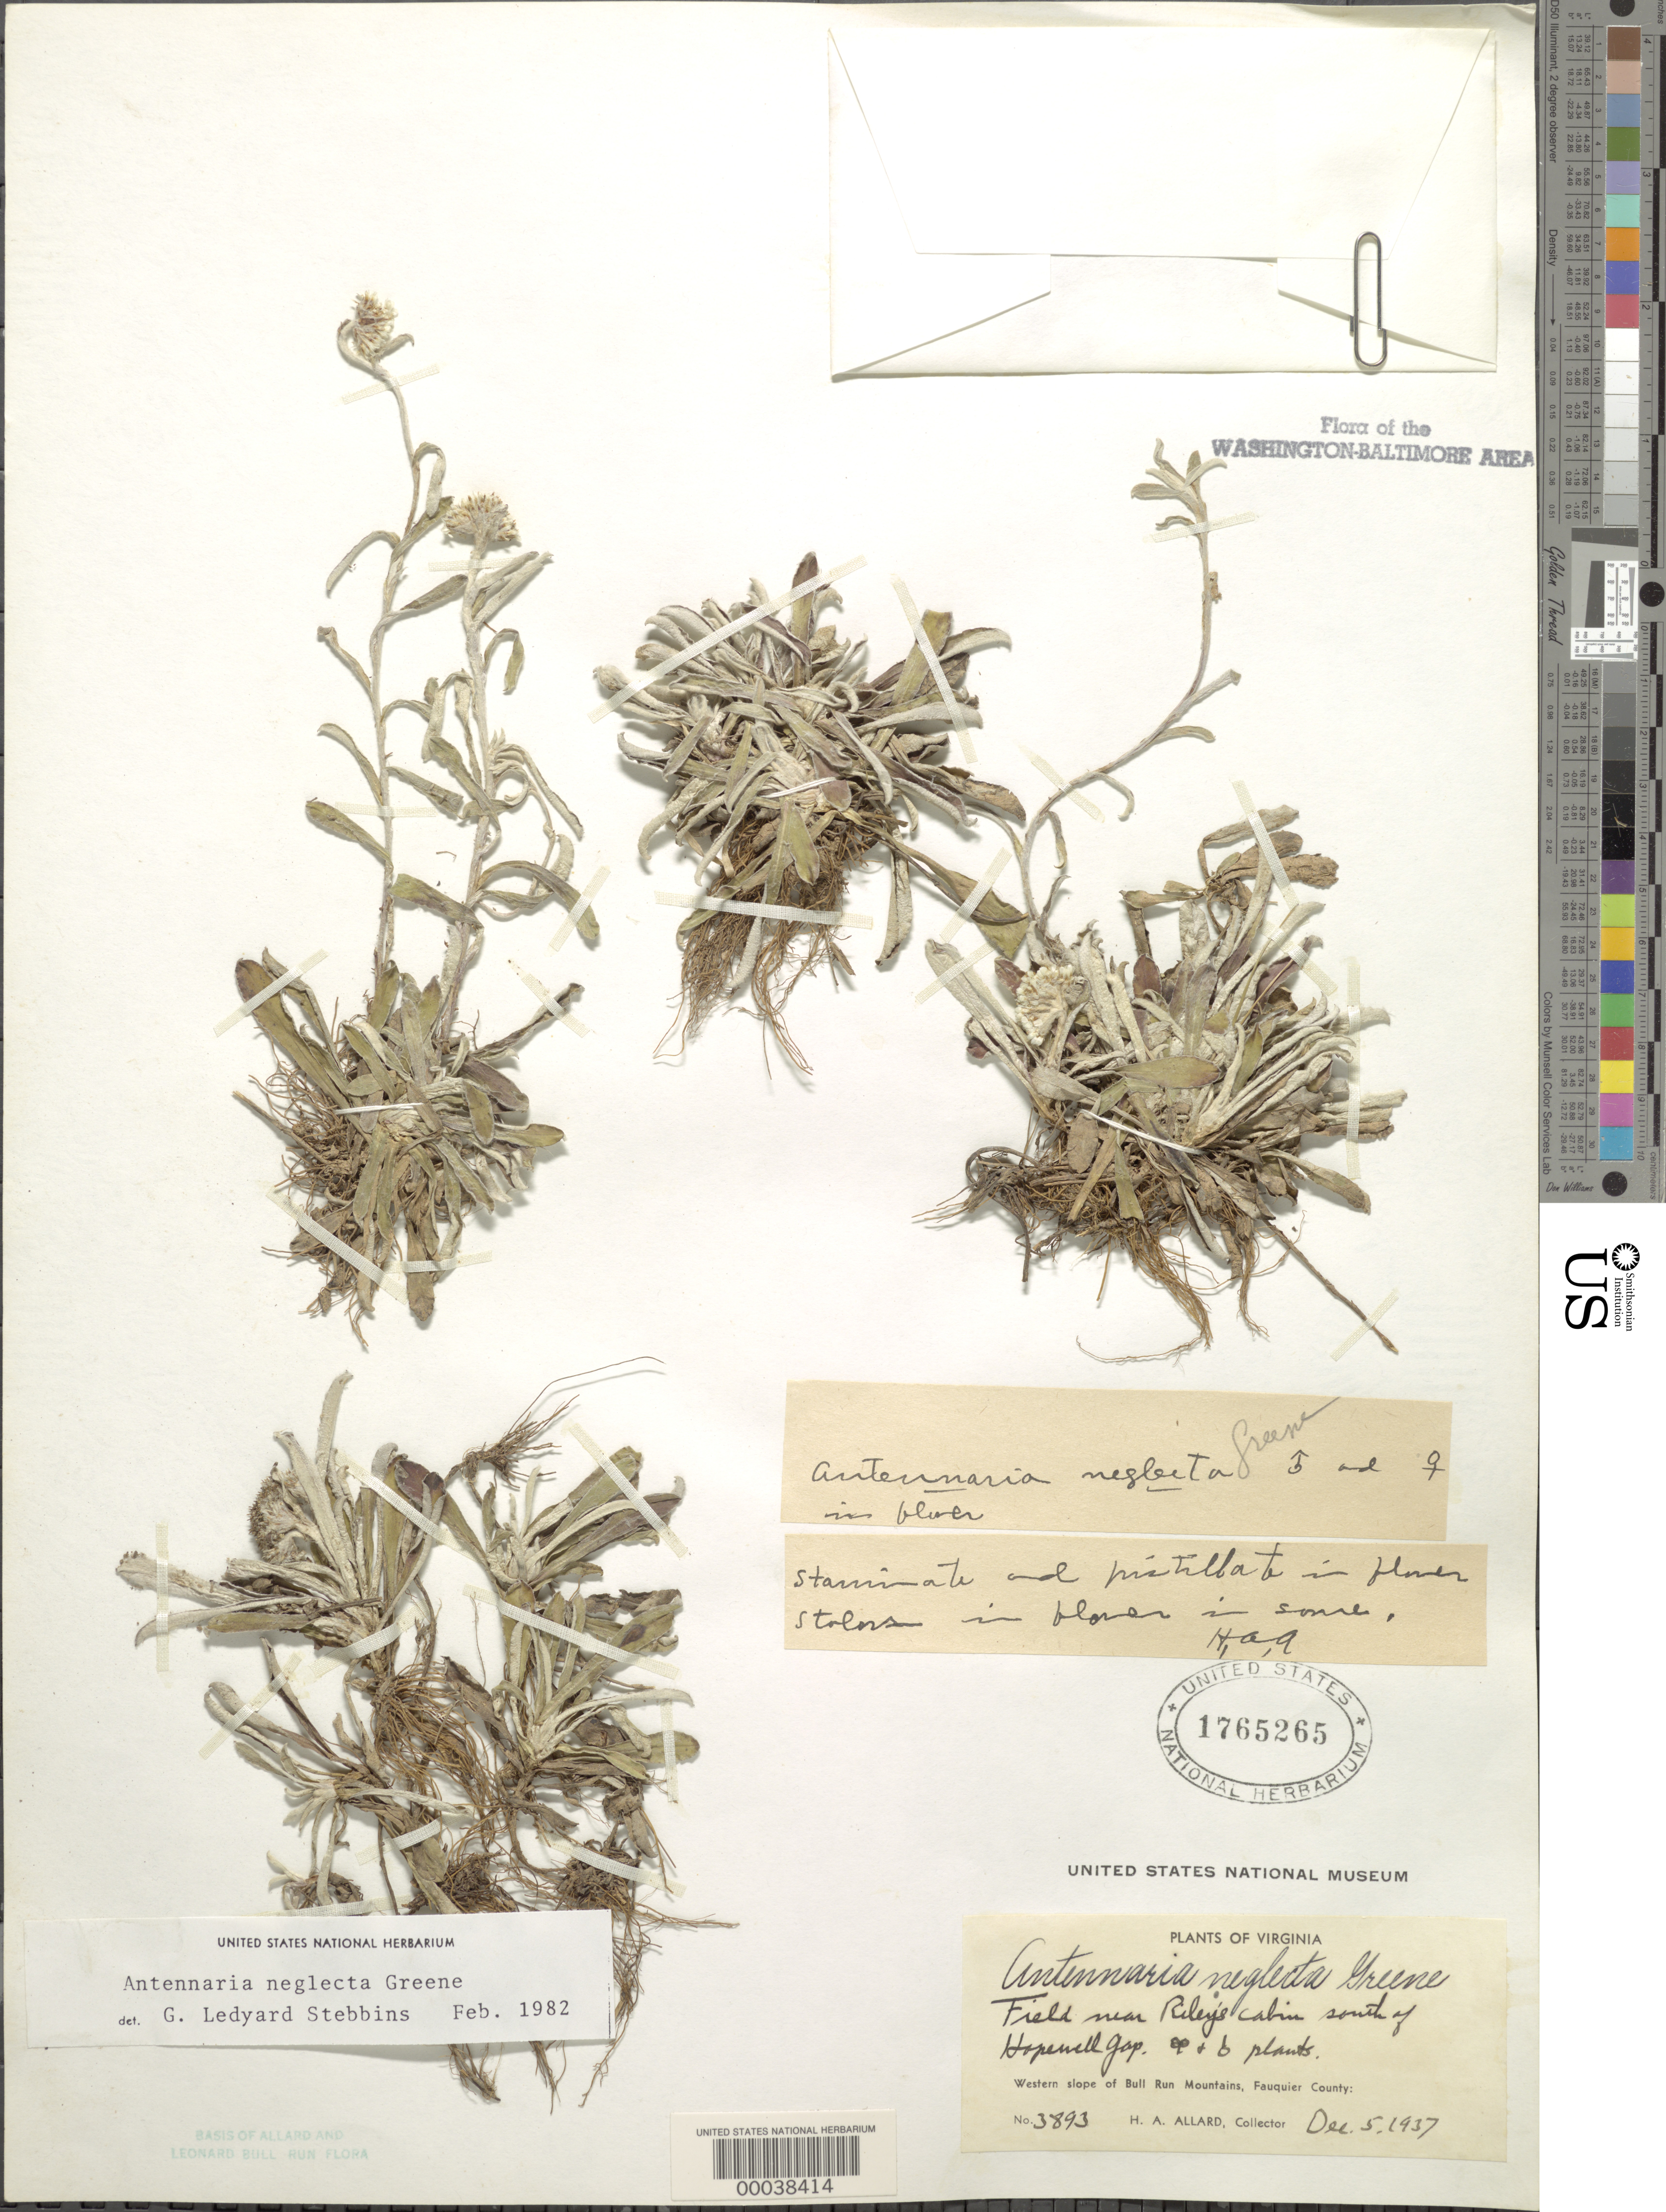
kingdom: Plantae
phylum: Tracheophyta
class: Magnoliopsida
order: Asterales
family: Asteraceae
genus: Antennaria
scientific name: Antennaria neglecta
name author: Greene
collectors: H. A. Allard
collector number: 3893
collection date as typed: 05 Dec 1937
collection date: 1937-12-05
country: United States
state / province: Virginia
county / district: Fauquier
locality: South of Hopewell Gap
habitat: Field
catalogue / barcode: US 1765265